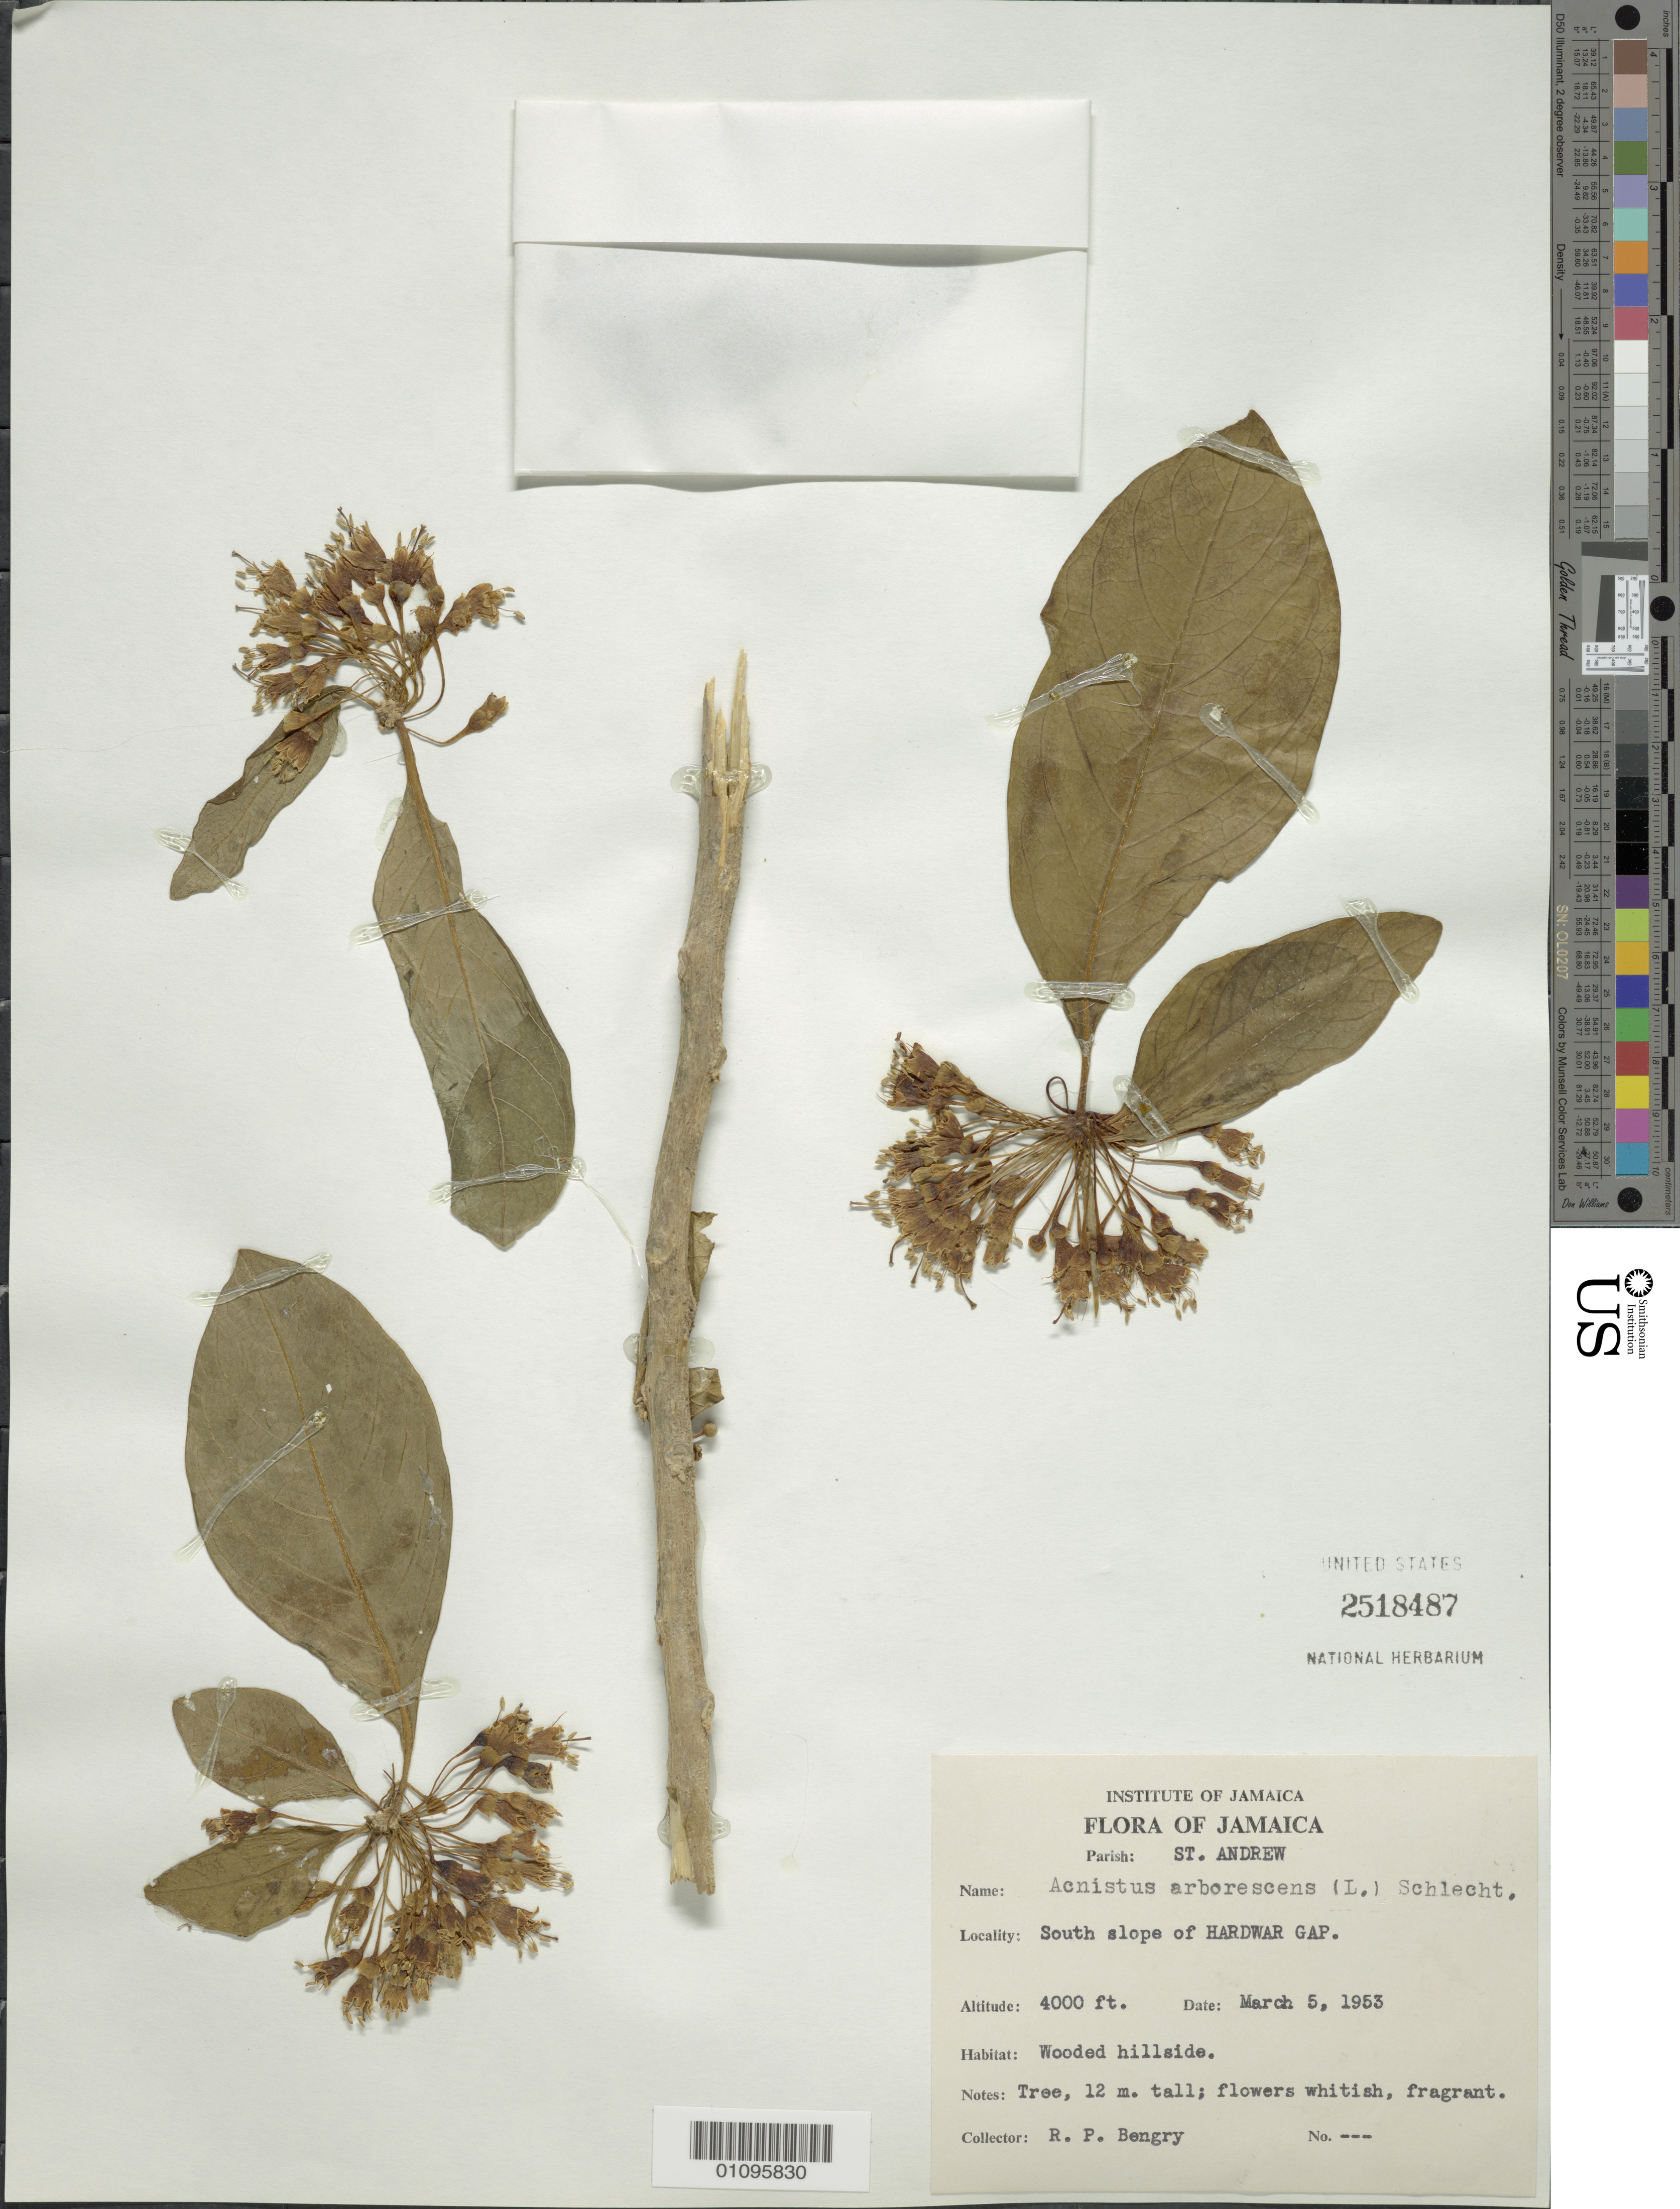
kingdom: Plantae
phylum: Tracheophyta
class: Magnoliopsida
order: Solanales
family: Solanaceae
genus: Acnistus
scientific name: Acnistus arborescens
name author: (L.) Schltdl.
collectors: R. Bengry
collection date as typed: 05 Mar 1953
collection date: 1953-03-05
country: Jamaica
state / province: Saint Andrew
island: Jamaica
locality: Hardwar Gap, S slope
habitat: Wooded hillside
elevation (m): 1219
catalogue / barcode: US 2518487